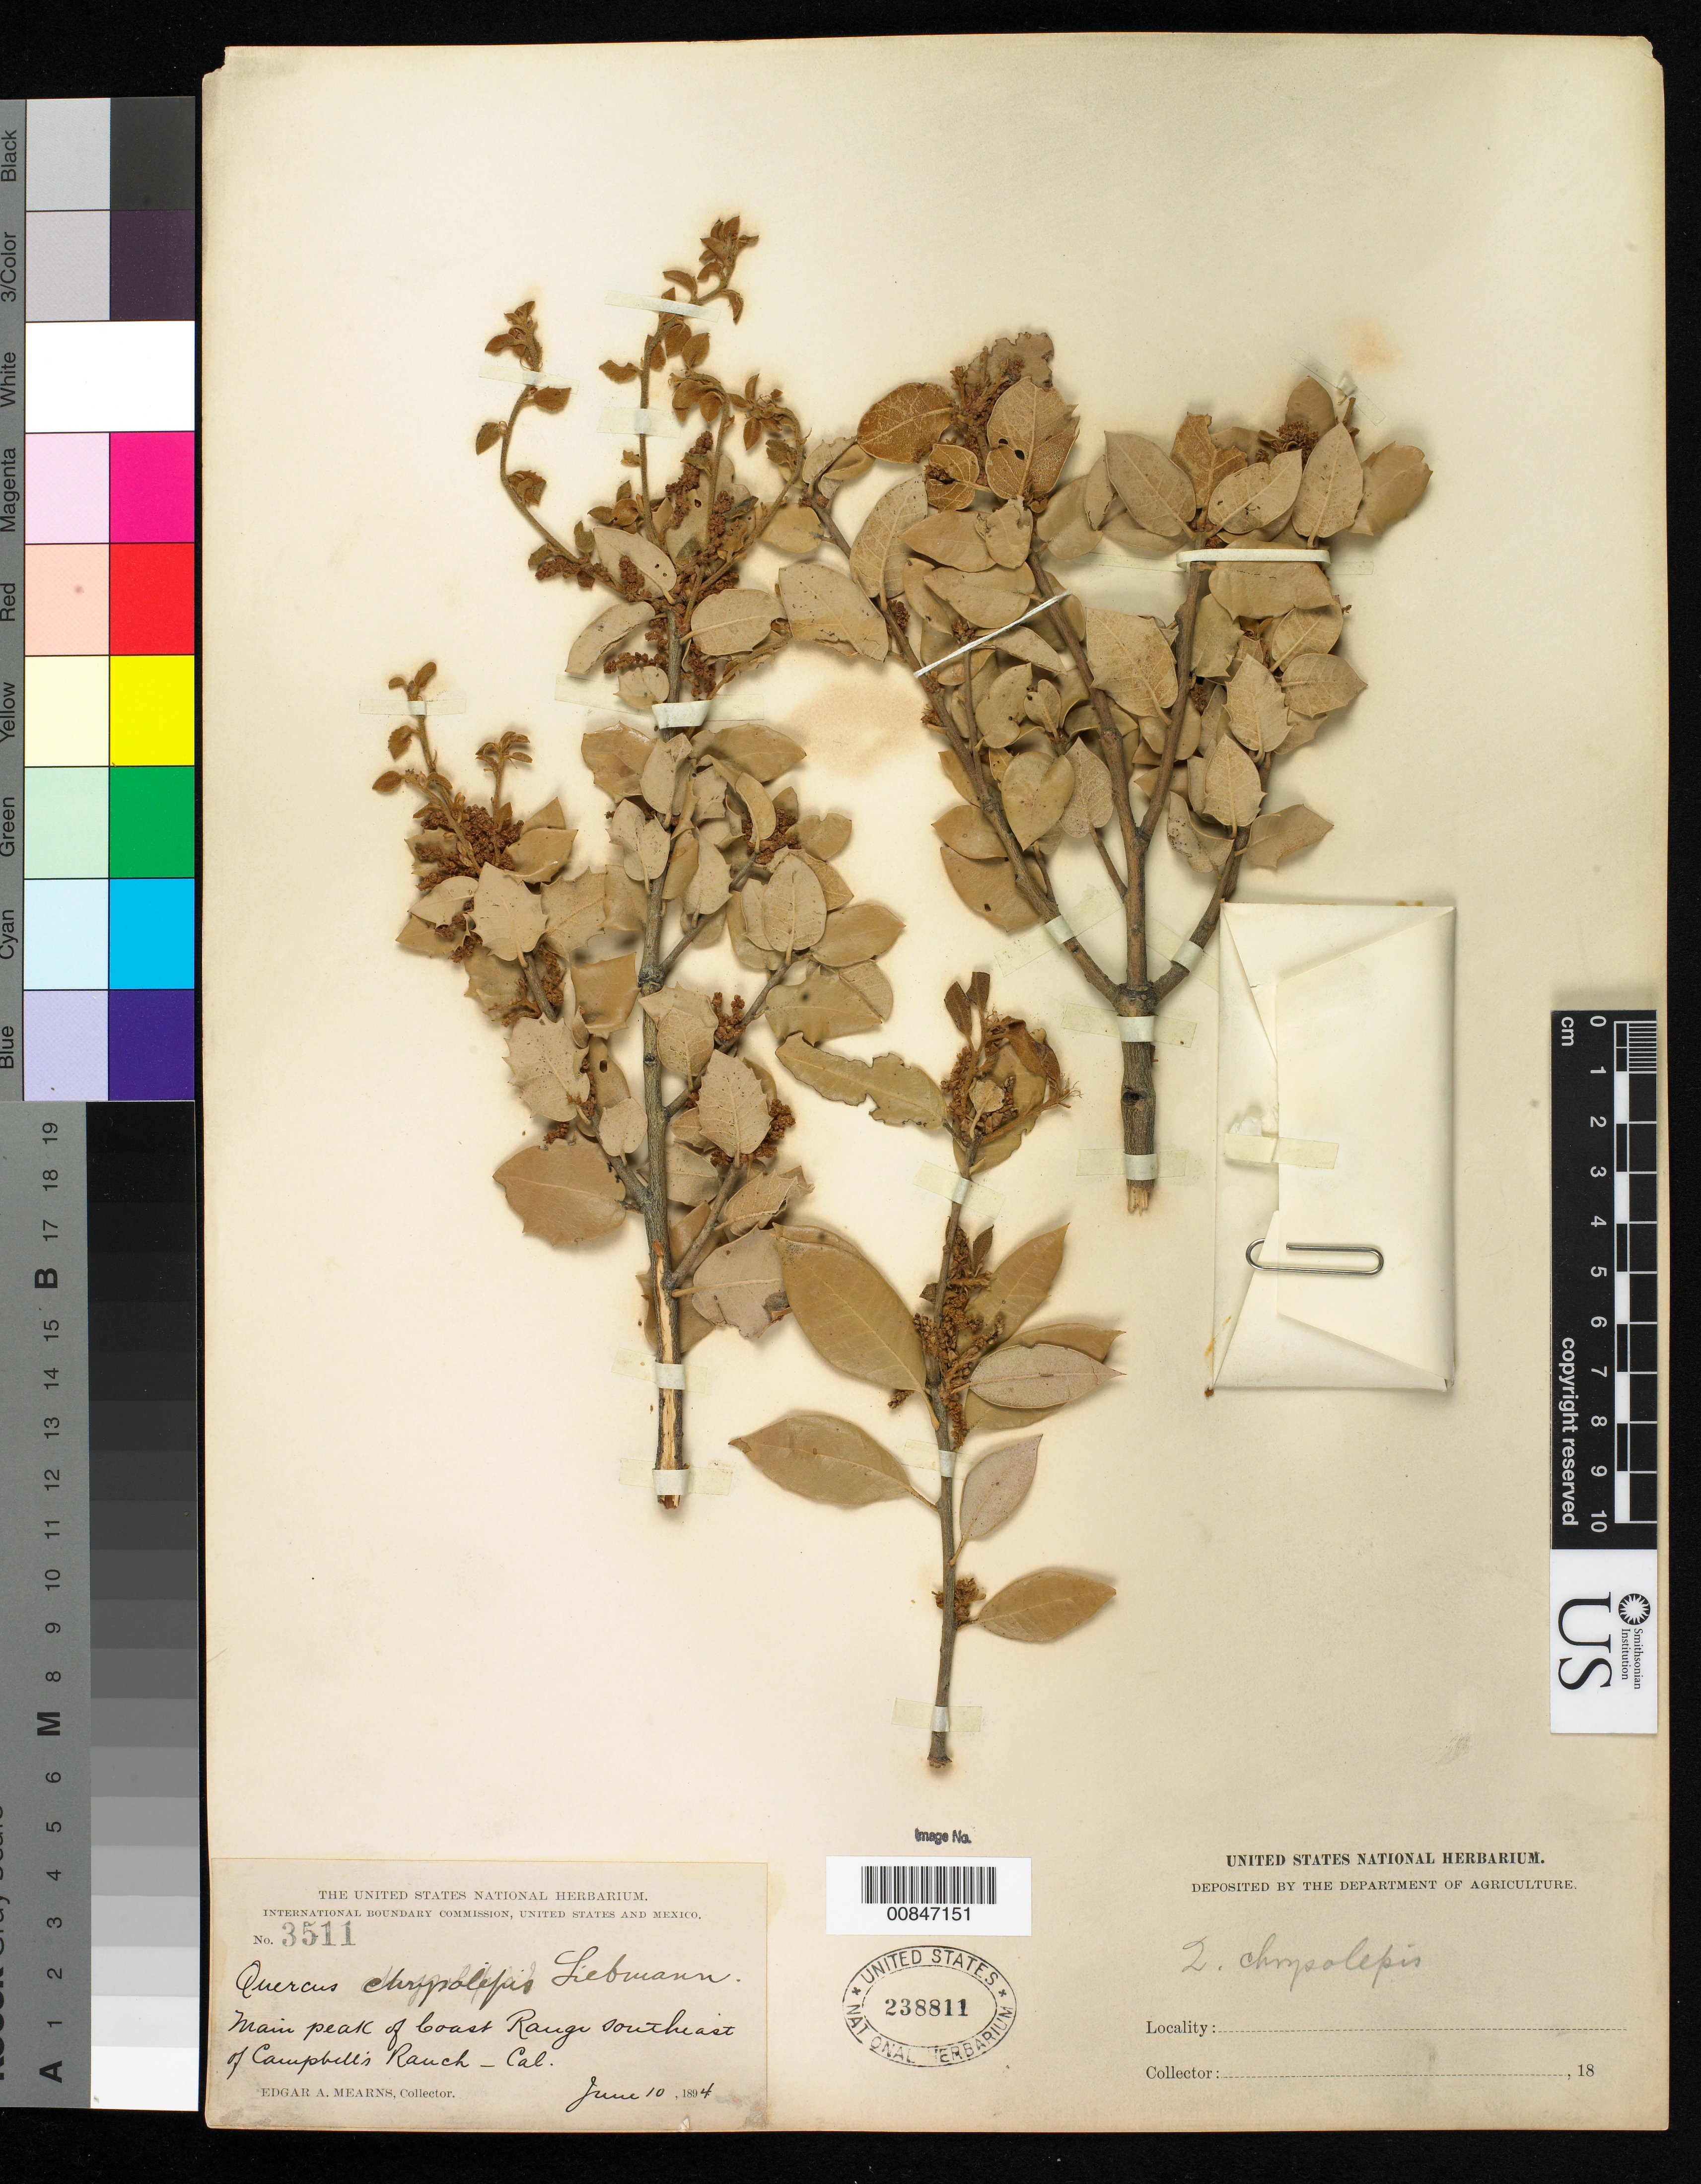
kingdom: Plantae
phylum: Tracheophyta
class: Magnoliopsida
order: Fagales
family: Fagaceae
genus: Quercus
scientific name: Quercus chrysolepis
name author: Liebm.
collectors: E. A. Mearns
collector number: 3511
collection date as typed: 10 Jun 1894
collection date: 1894-06-10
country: United States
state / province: California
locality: Main peak of Coast Range southeast of Campbell's Ranch. California.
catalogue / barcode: US 238811